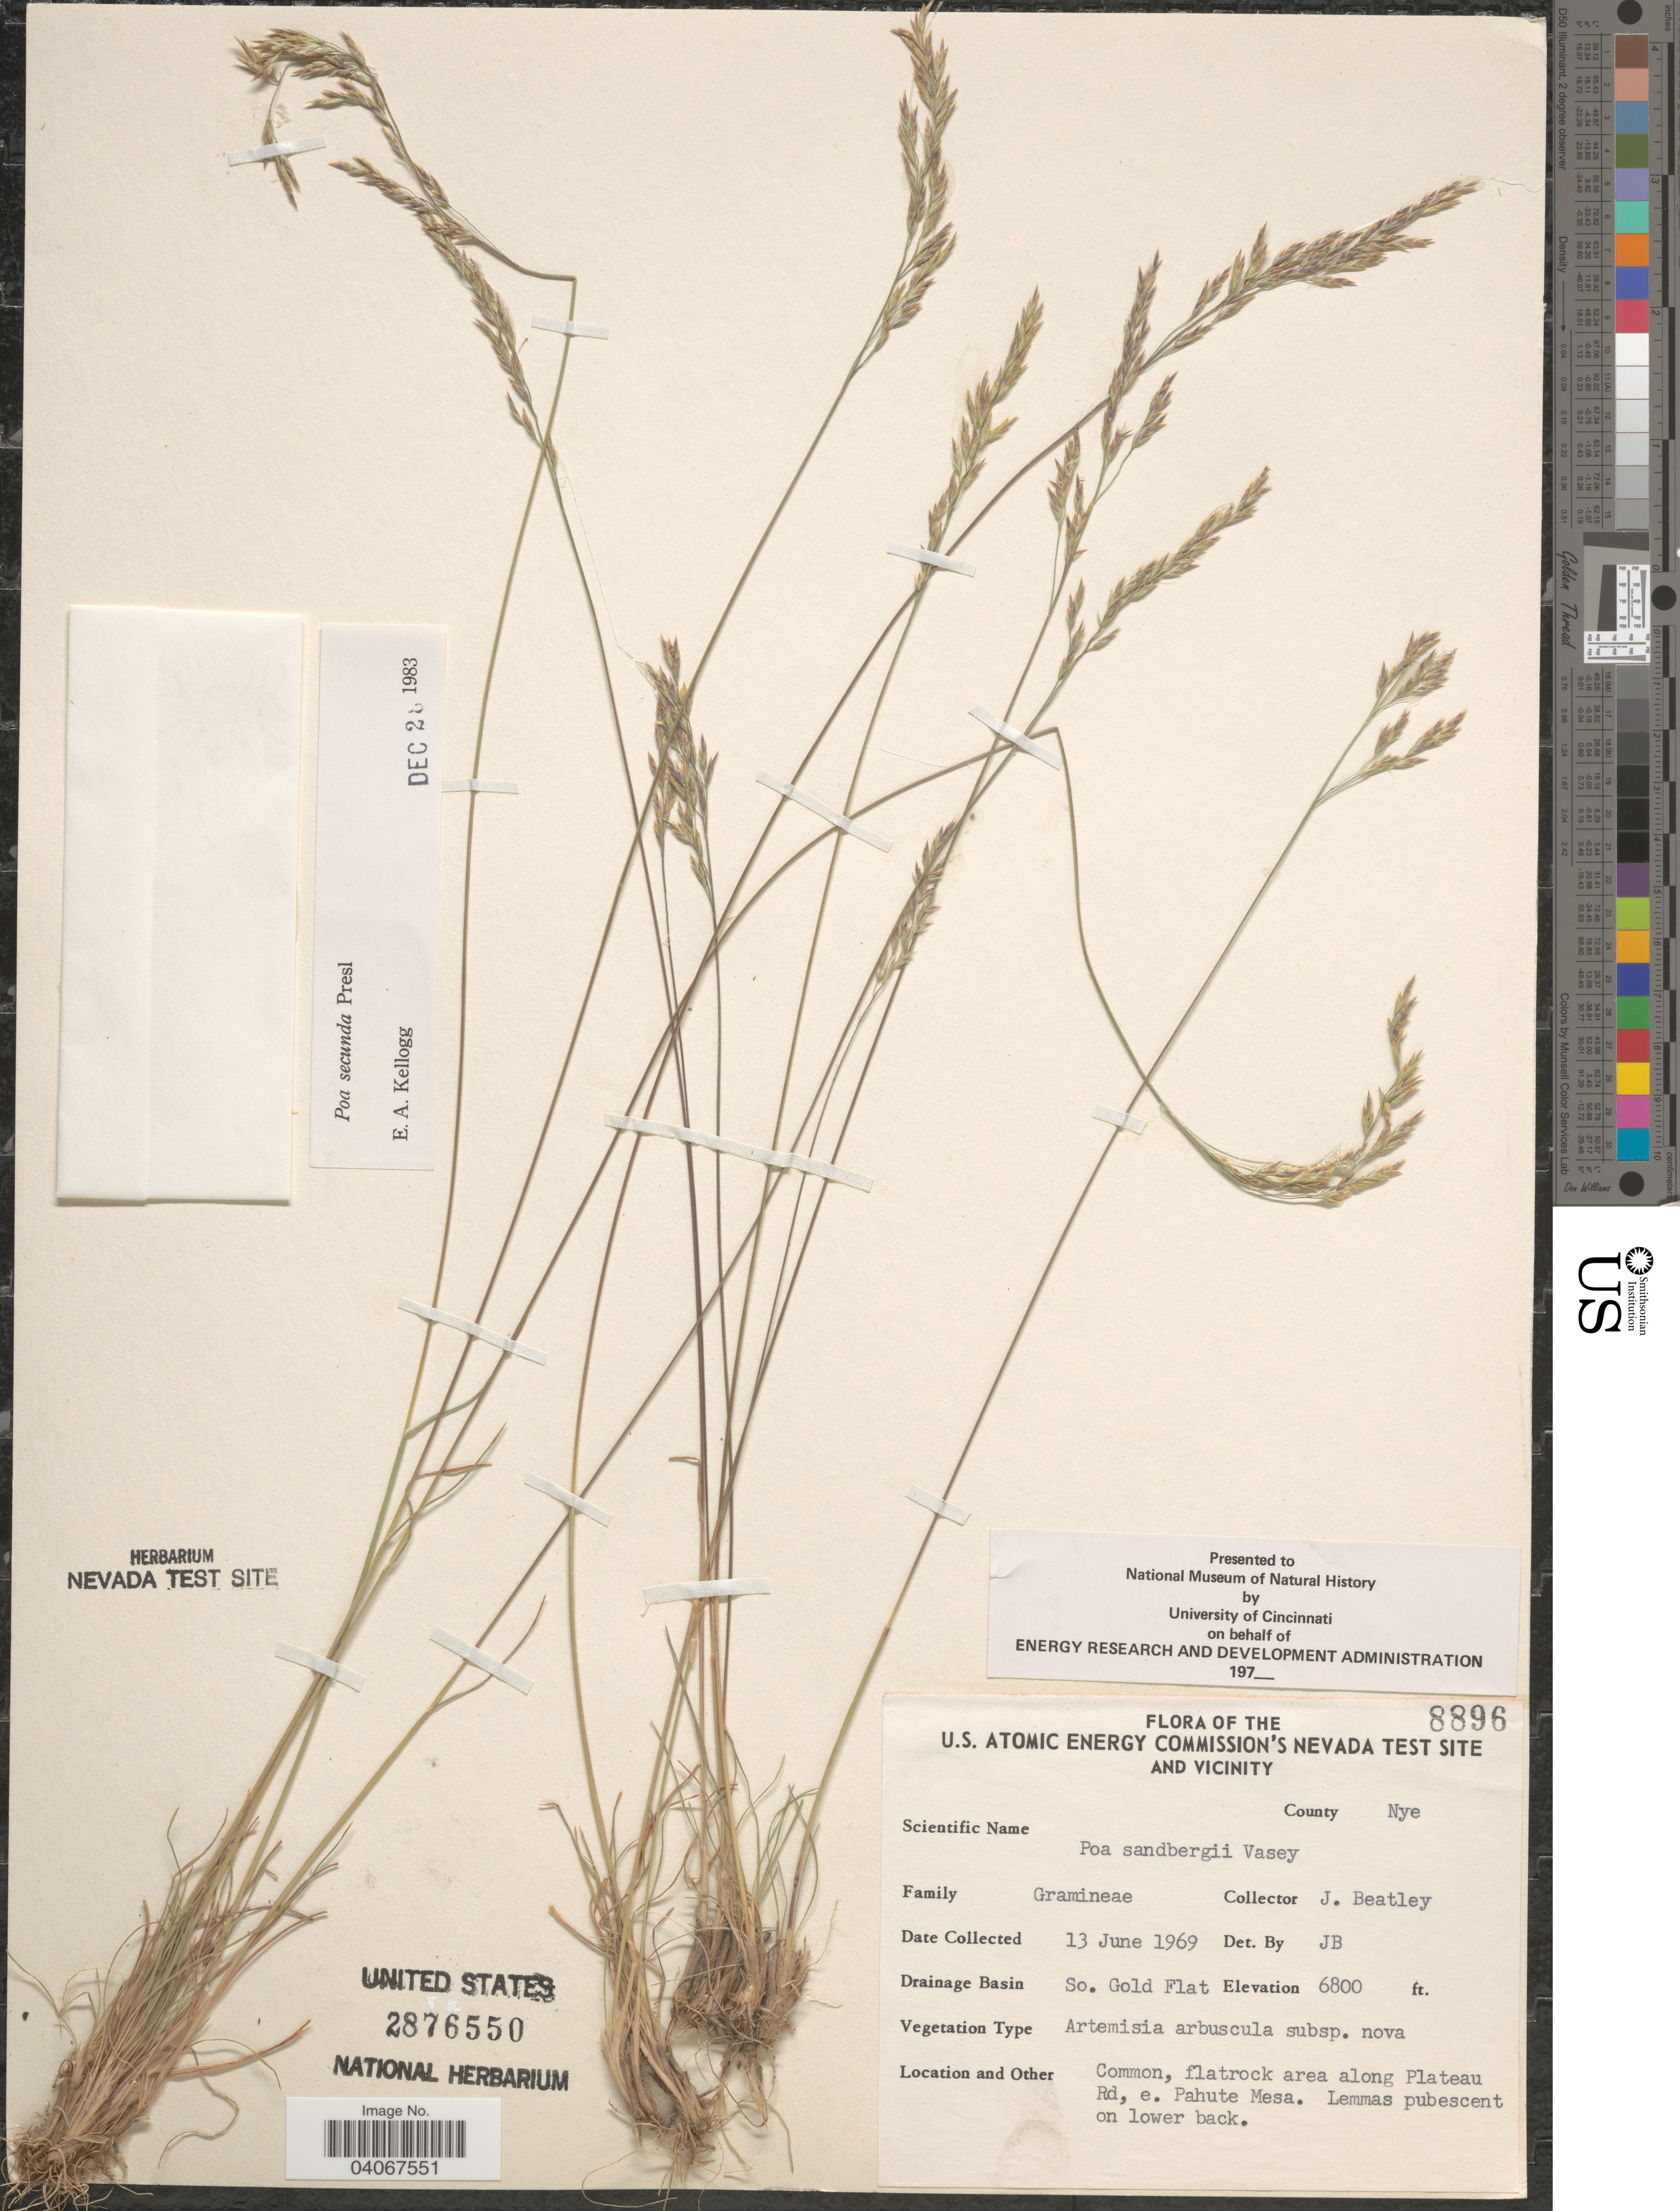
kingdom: Plantae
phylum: Tracheophyta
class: Liliopsida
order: Poales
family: Poaceae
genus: Poa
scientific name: Poa secunda subsp. secunda var. secunda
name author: J. Presl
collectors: J. C. Beatley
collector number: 8896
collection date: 1969-06-13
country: United States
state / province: Nevada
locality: The U.S. Atomic Energy Commission's Nevada Test Site and Vicinity. County Nye. Drainage Basin So. Gold Flat. Flatrock area along Plateau Rd, e. Pahute Mesa.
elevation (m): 2073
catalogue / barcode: US 2876550